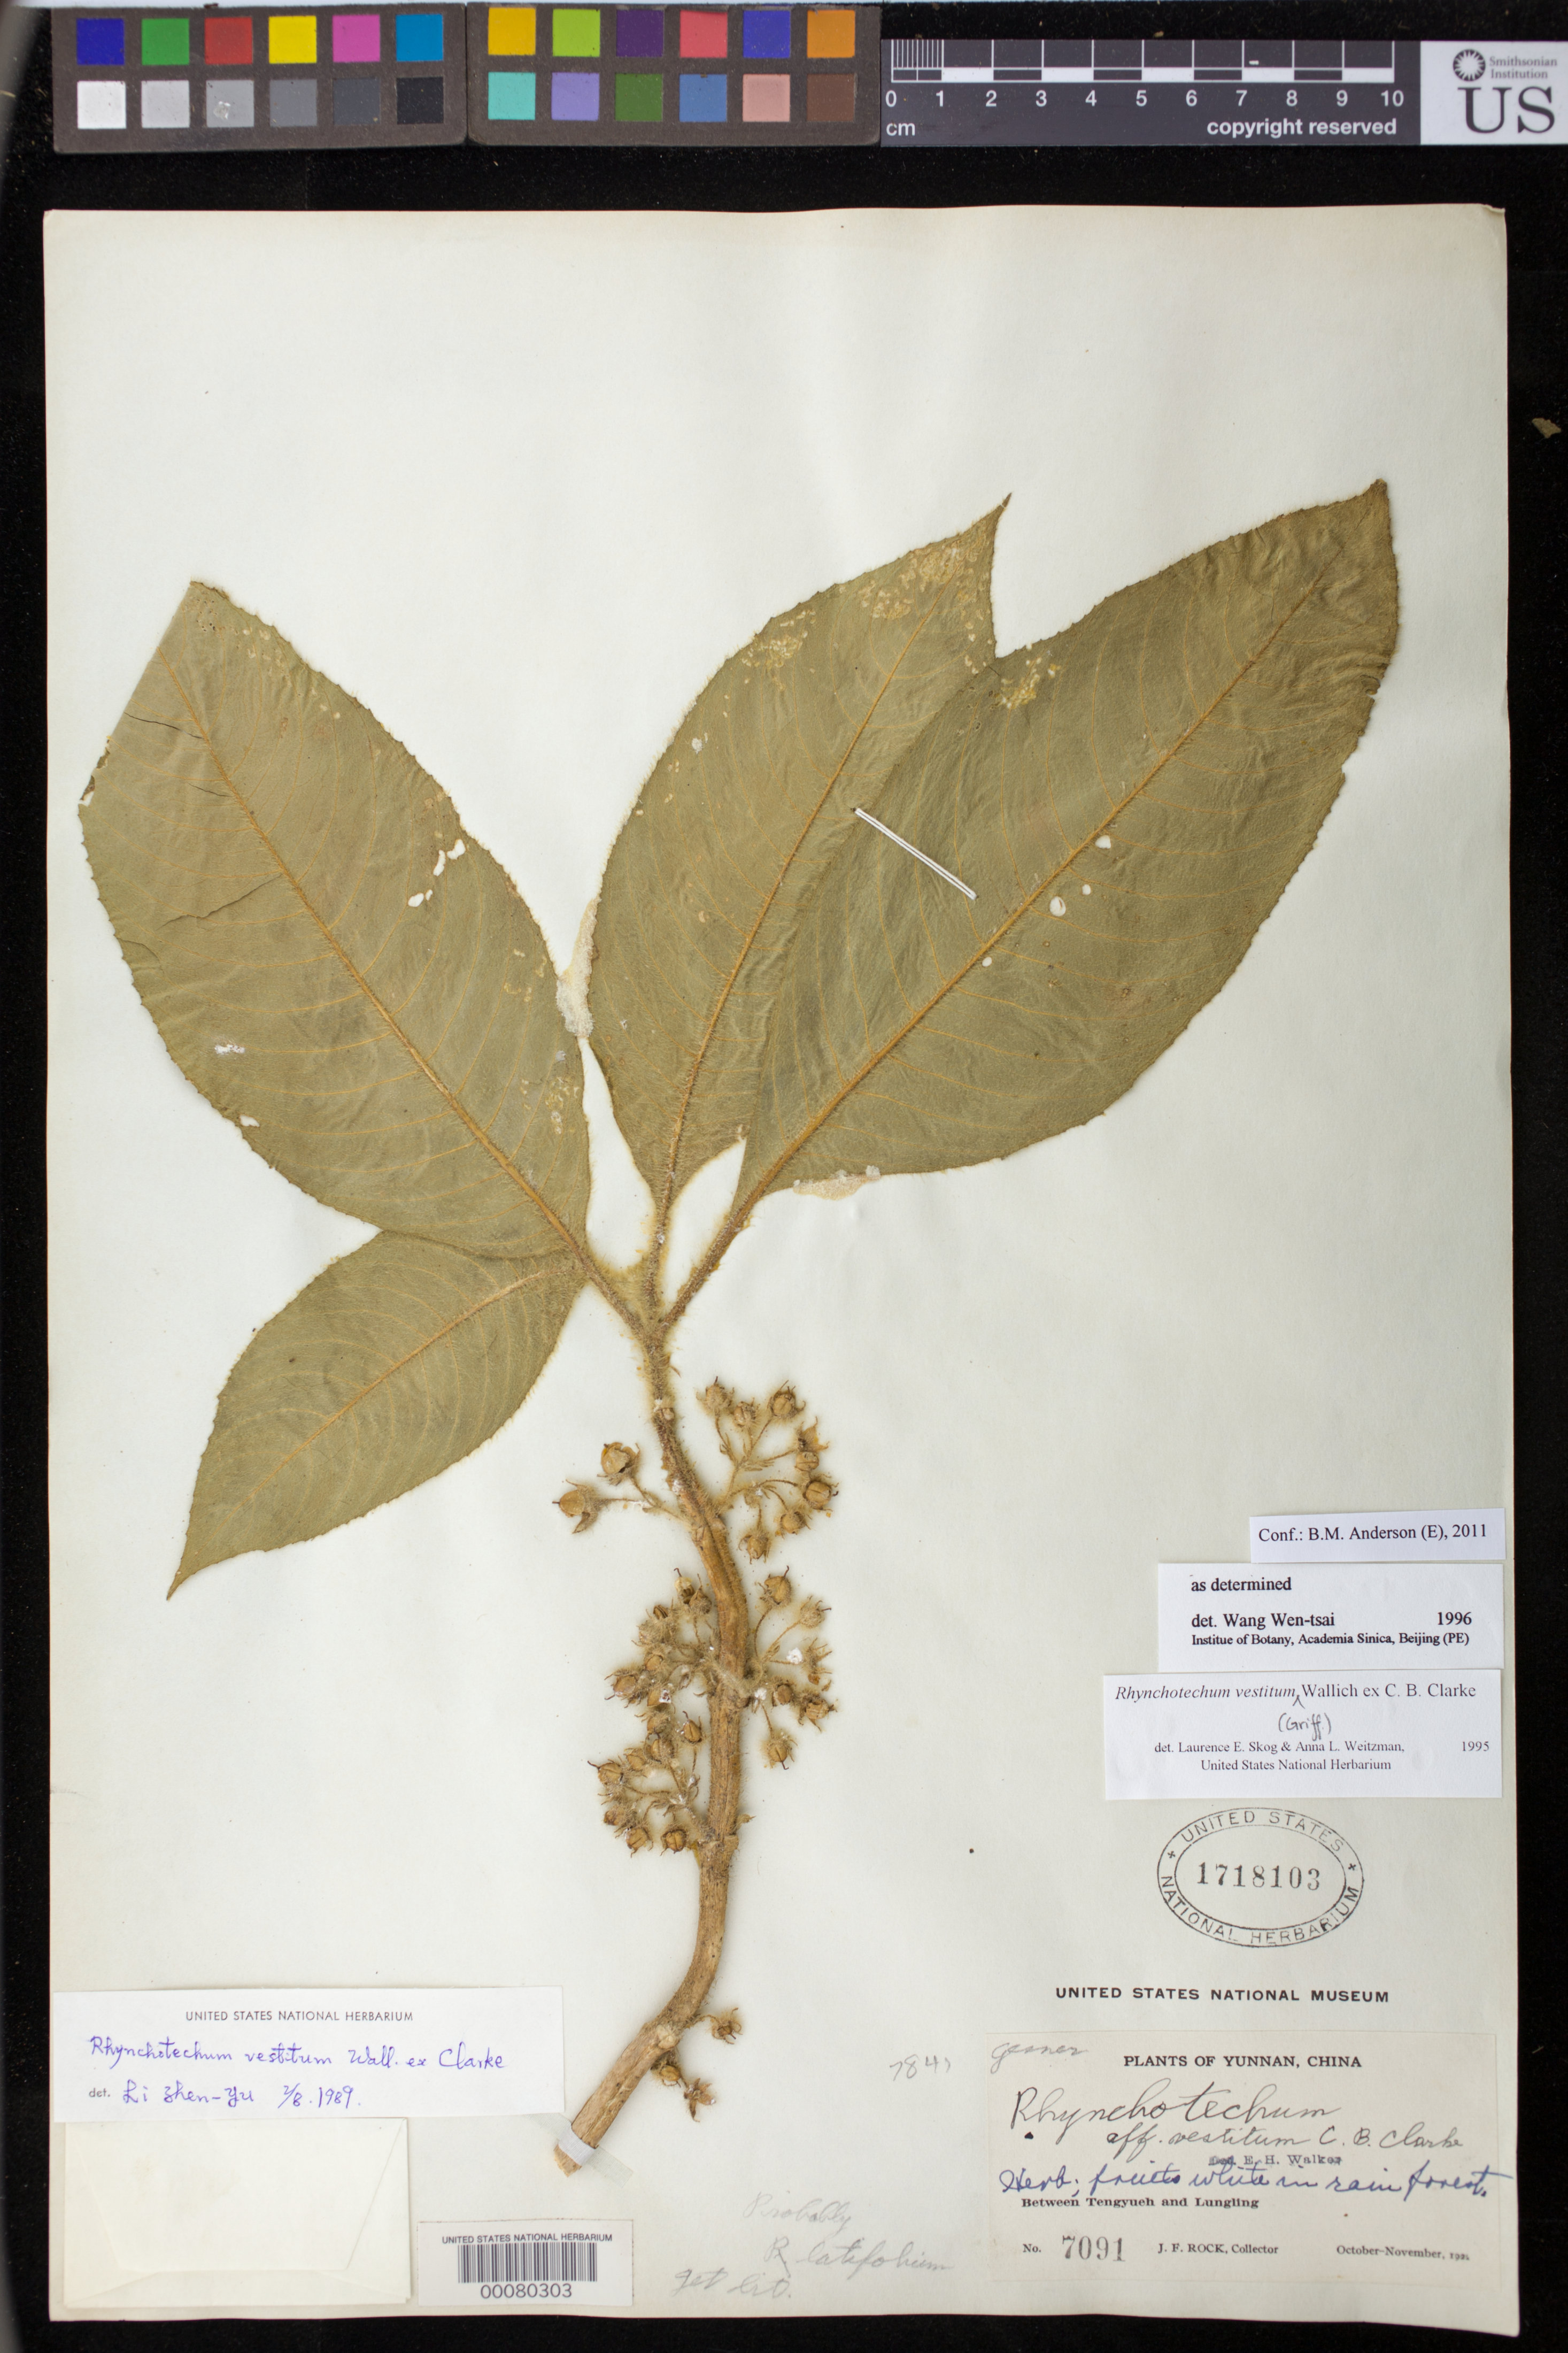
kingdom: Plantae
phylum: Tracheophyta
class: Magnoliopsida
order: Lamiales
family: Gesneriaceae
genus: Rhynchotechum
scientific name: Rhynchotechum vestitum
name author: Wall. ex C.B. Clarke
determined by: Zhen-yu, L.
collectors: J. F. Rock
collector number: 7091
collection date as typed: Oct-Nov 1922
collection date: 1922-10/1922-11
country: China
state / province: Yunnan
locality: Between tengyueh and lungling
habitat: In rain forest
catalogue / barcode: US 1718103